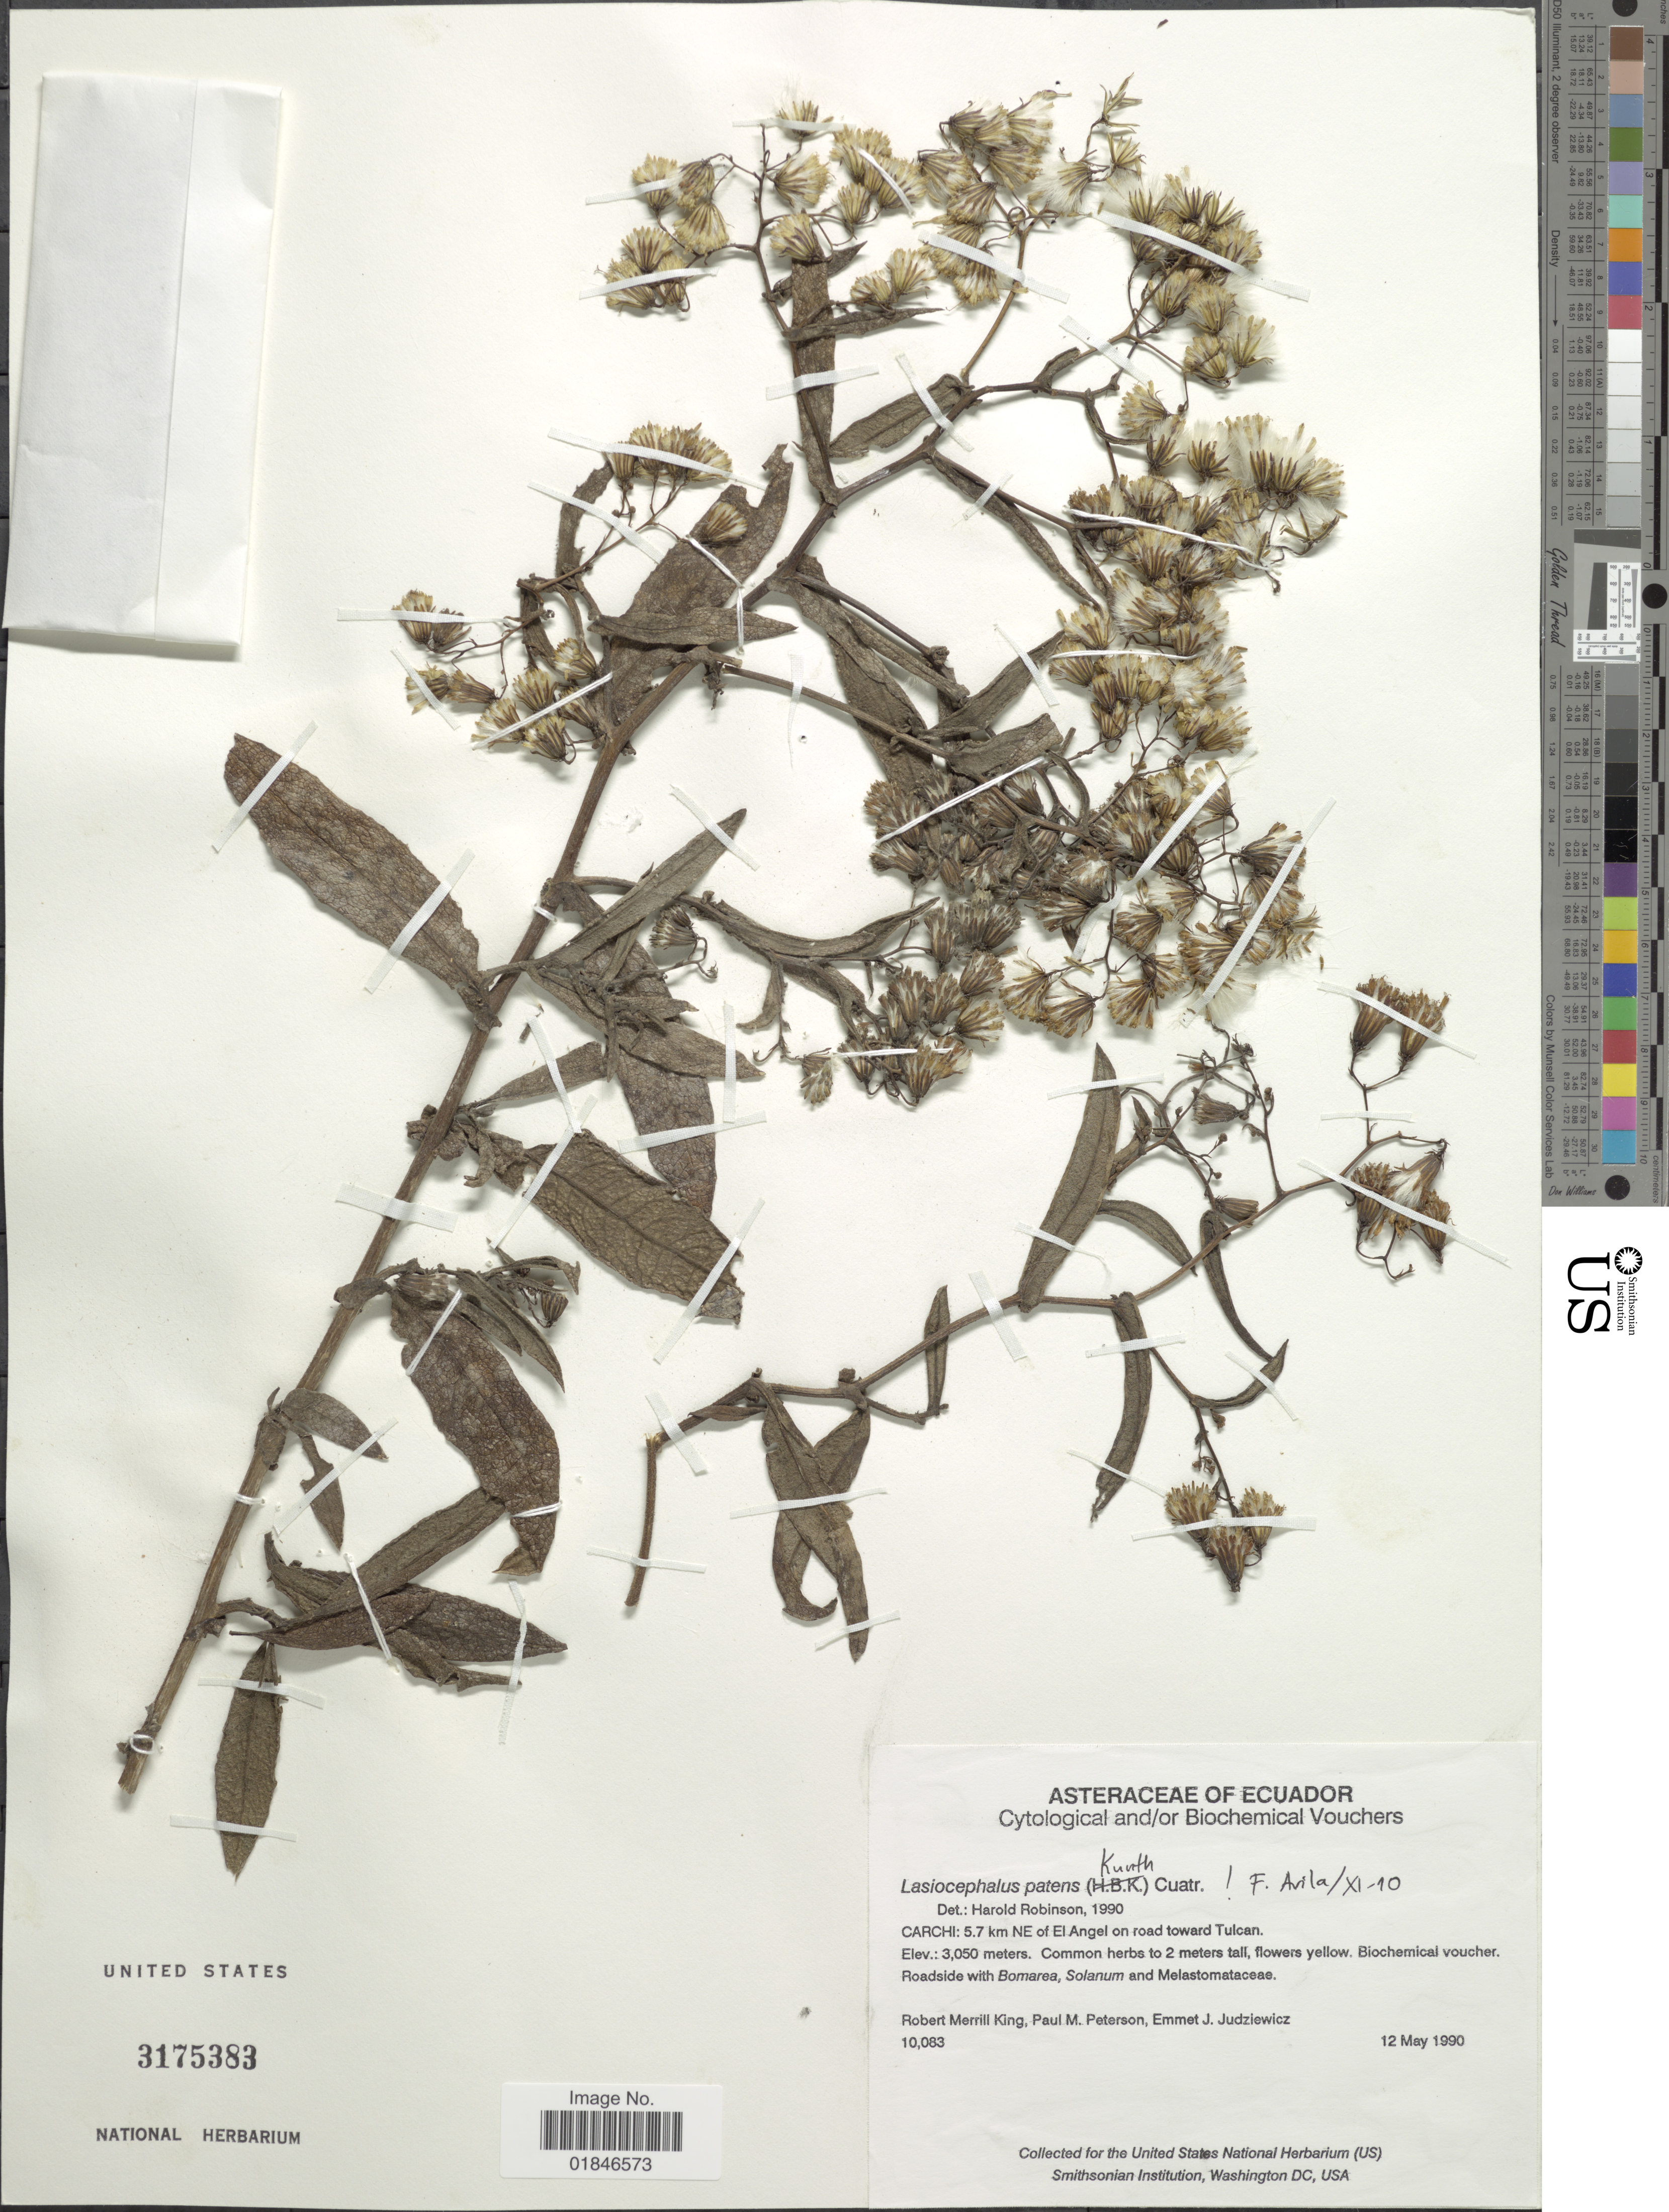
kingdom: Plantae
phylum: Tracheophyta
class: Magnoliopsida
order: Asterales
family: Asteraceae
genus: Senecio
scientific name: Senecio patens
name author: (Kunth) DC.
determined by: Salomon, Luciana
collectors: R. M. King, P. M. Peterson & E. J. Judziewicz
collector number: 10083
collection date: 1990-05-12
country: Ecuador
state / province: Carchi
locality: Carchi: 5.7 km NE of El Angel on road toward Tulcan.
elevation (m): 3050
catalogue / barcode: US 3175383